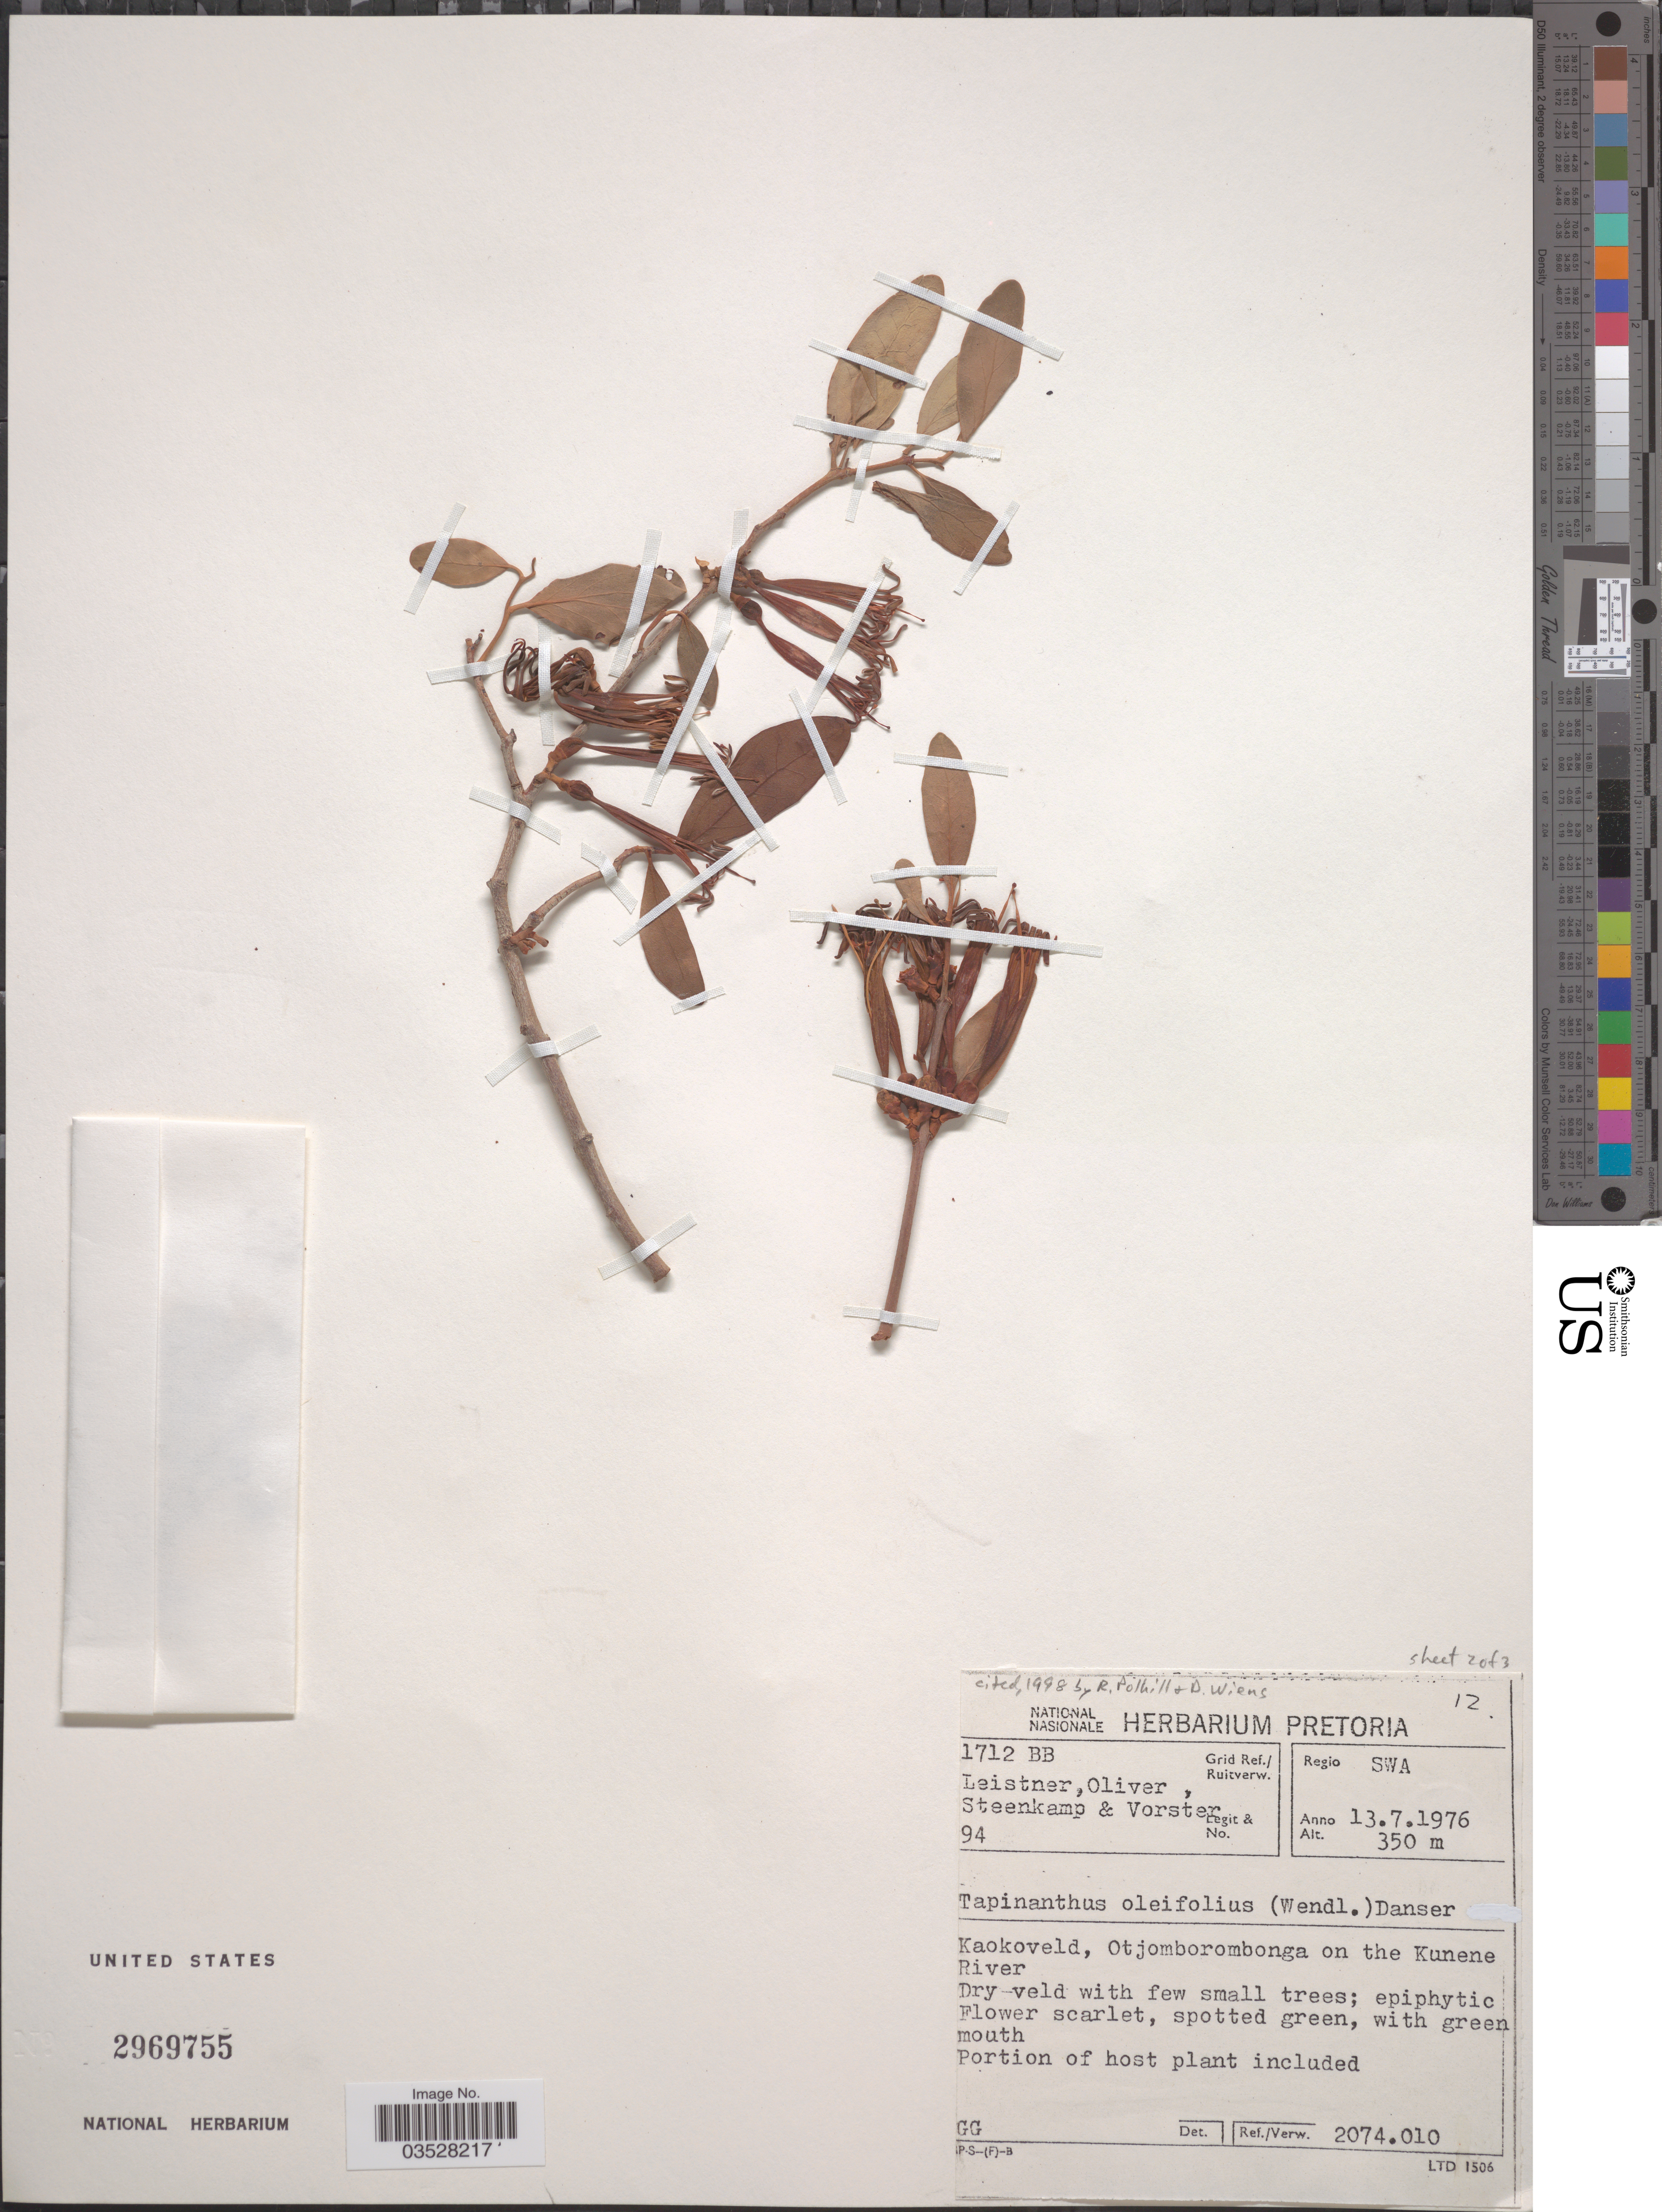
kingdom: Plantae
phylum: Tracheophyta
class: Magnoliopsida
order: Santalales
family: Loranthaceae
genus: Tapinanthus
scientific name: Tapinanthus oleifolius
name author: (J.C. Wendl.) Danser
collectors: Leistner, Oliver, --, -- Steenkamp & -. Vorster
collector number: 94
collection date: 1976-07-13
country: Namibia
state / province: Kunene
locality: Grid Ref./ Ruitverw. 1712 BB. Regio SWA. Kaokoveld, Otjomborombonga on the Kunene River.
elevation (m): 350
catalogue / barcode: US 2969755